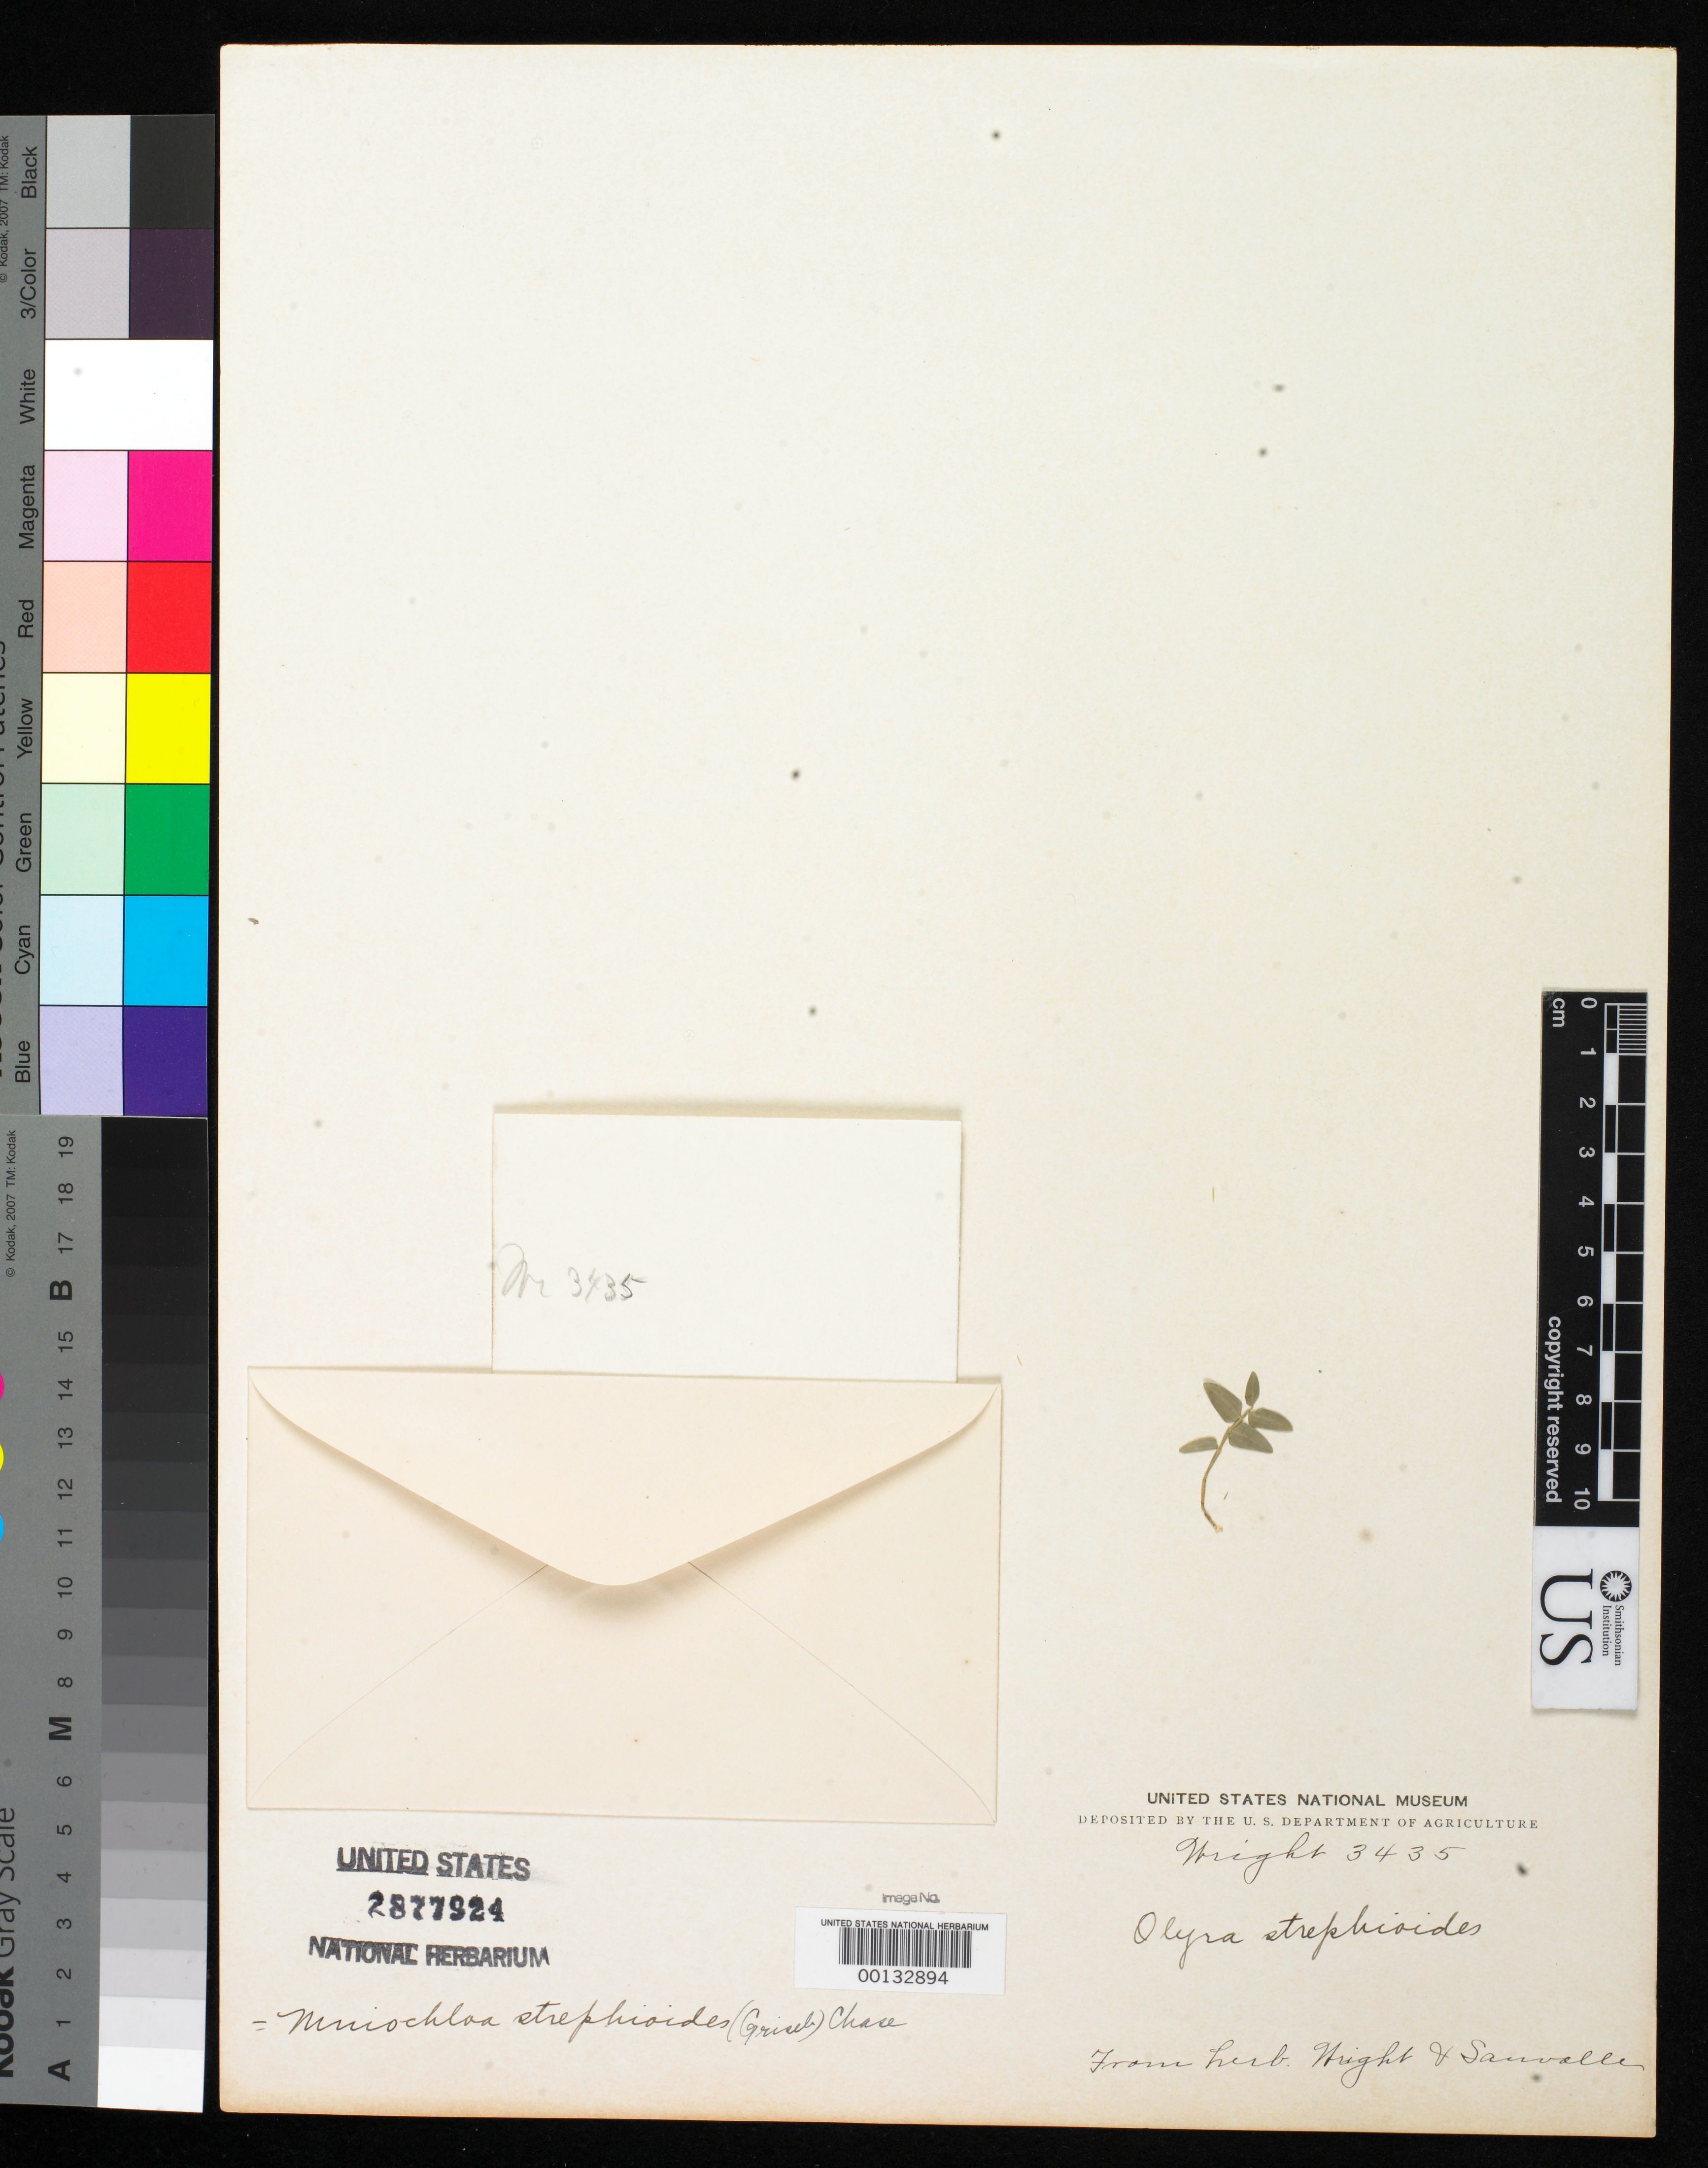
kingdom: Plantae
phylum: Tracheophyta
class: Liliopsida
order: Poales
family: Poaceae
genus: Olyra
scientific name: Olyra strephioides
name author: Griseb.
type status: Type Fragment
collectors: C. Wright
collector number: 3435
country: Cuba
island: Greater Antilles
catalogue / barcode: US 2877924